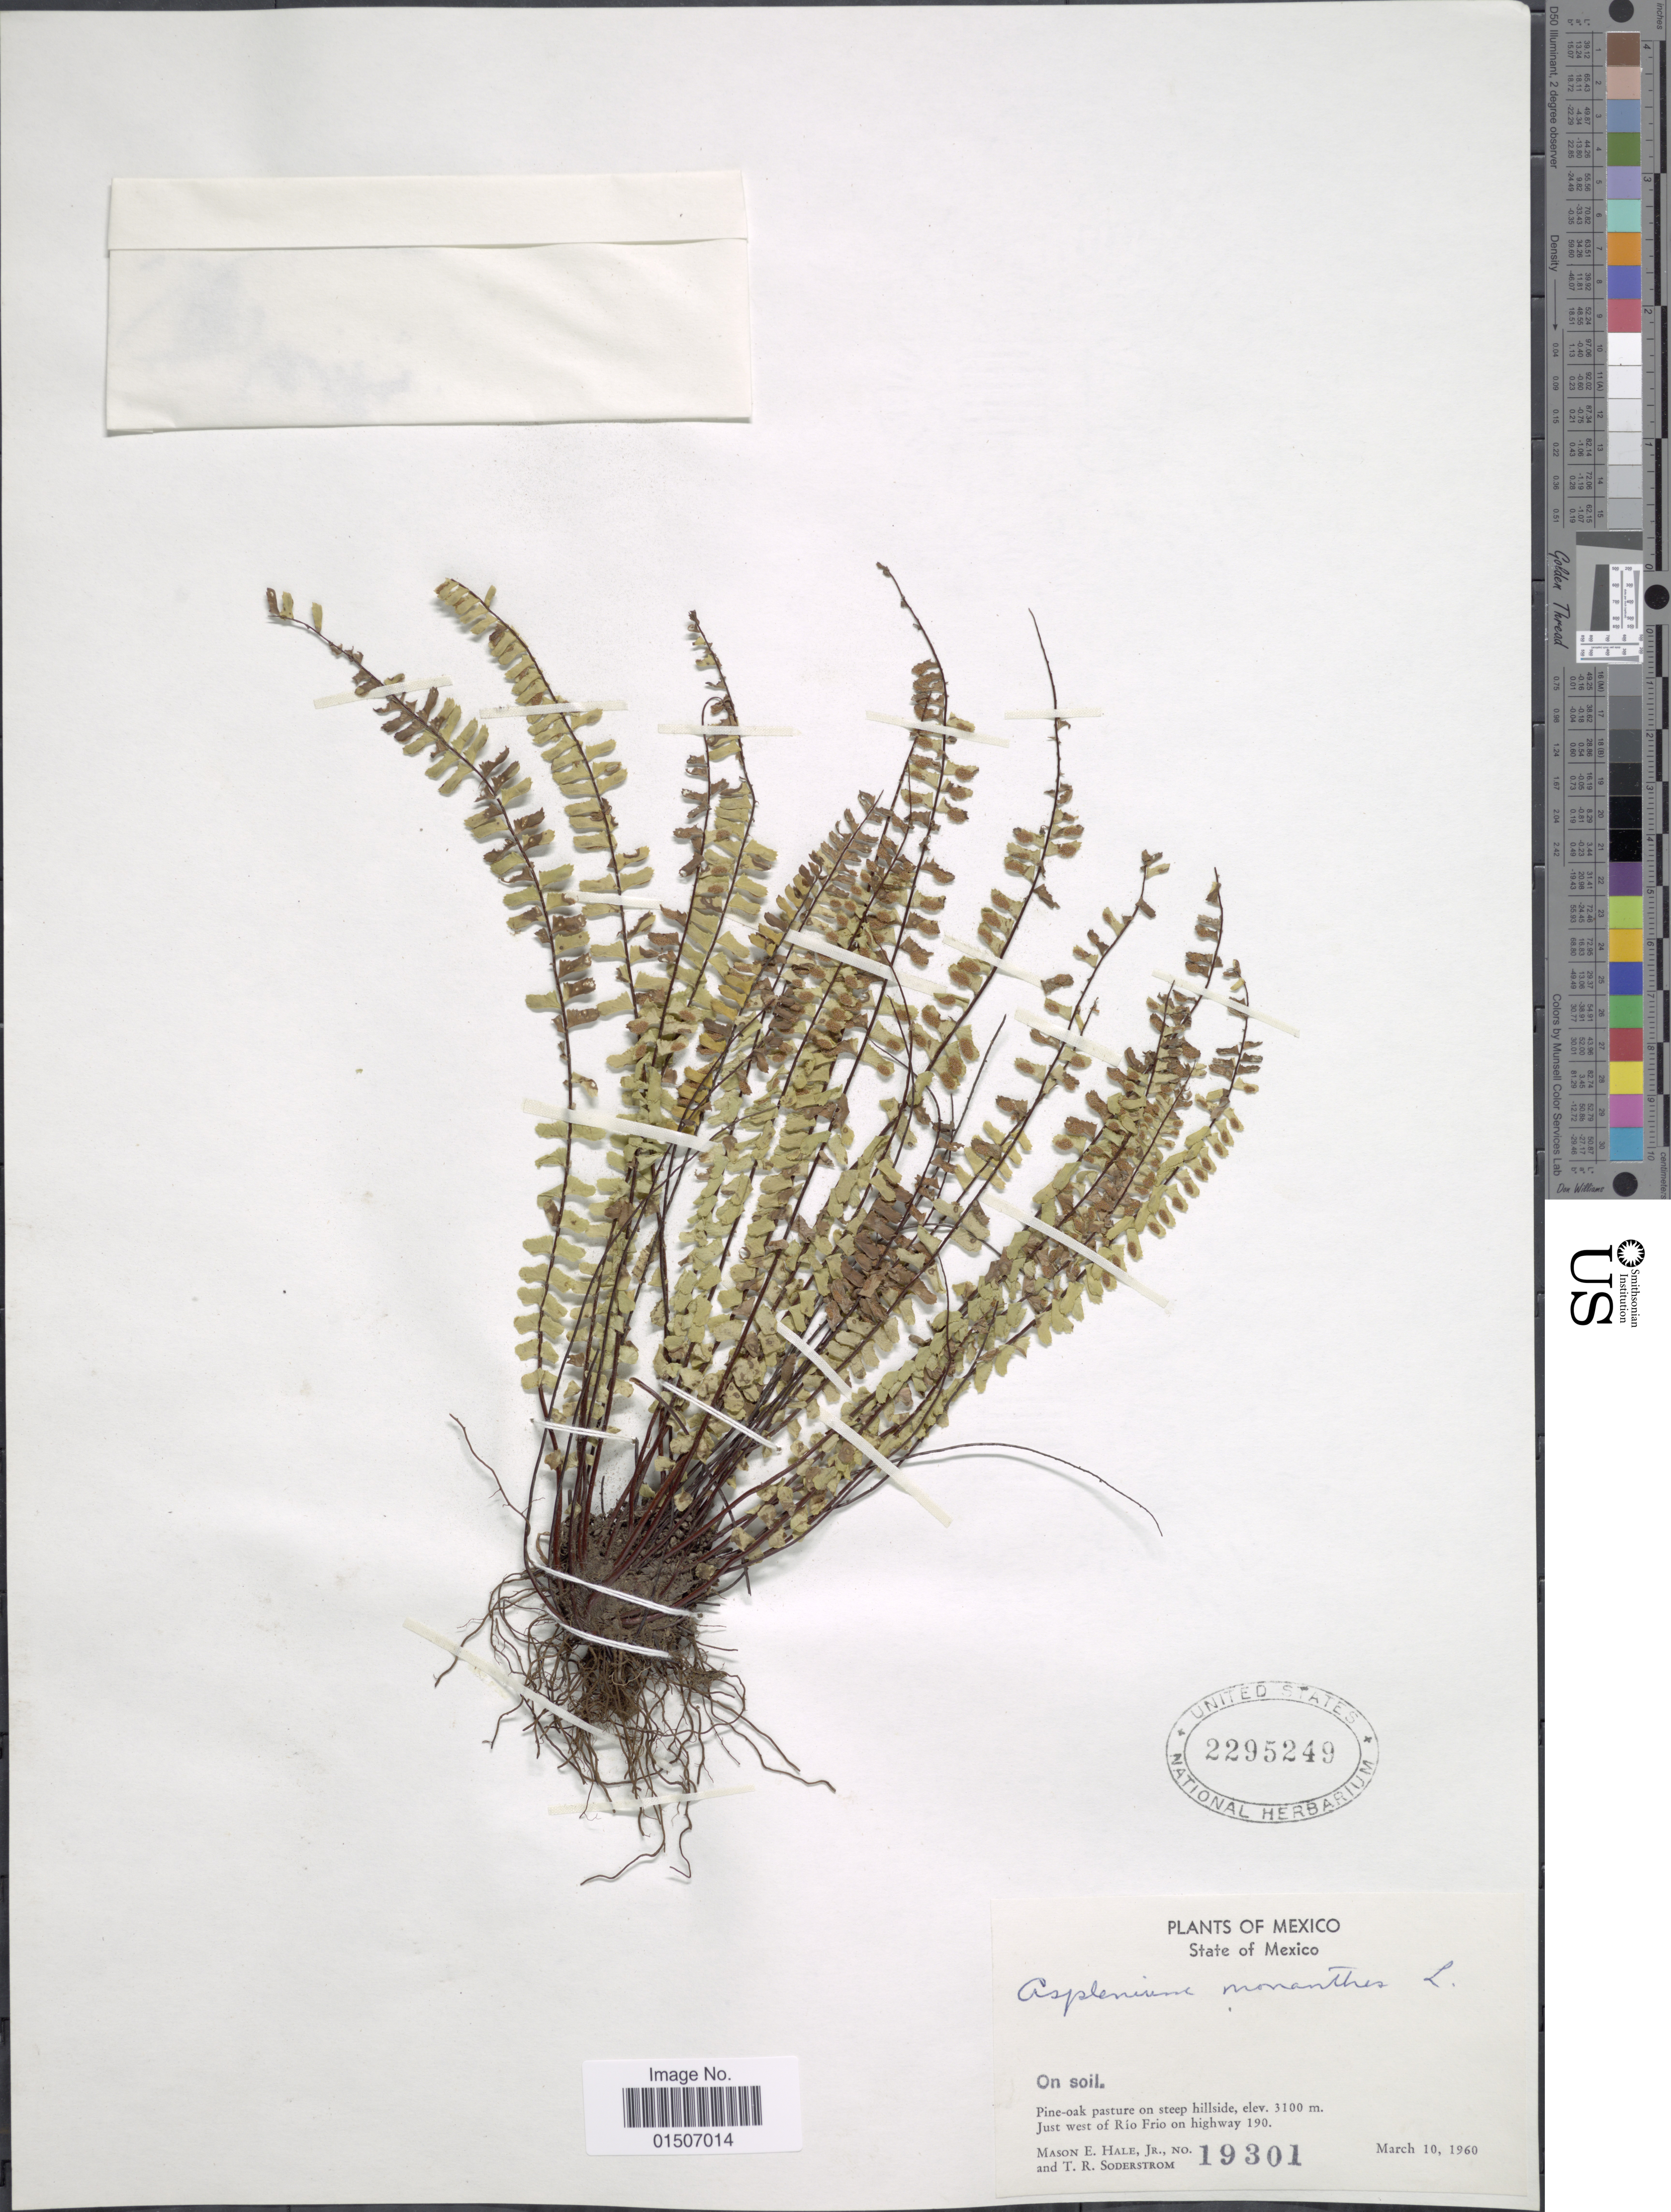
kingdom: Plantae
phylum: Tracheophyta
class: Polypodiopsida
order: Polypodiales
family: Aspleniaceae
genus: Asplenium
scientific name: Asplenium monanthes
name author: L.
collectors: M. Hale & T. R. Soderstrom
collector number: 19301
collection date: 1960-03-10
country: Mexico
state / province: México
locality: Pine-oak pasture on steep hillside, Just west of Río Frio on highway 190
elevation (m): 3100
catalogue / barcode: US 2295249